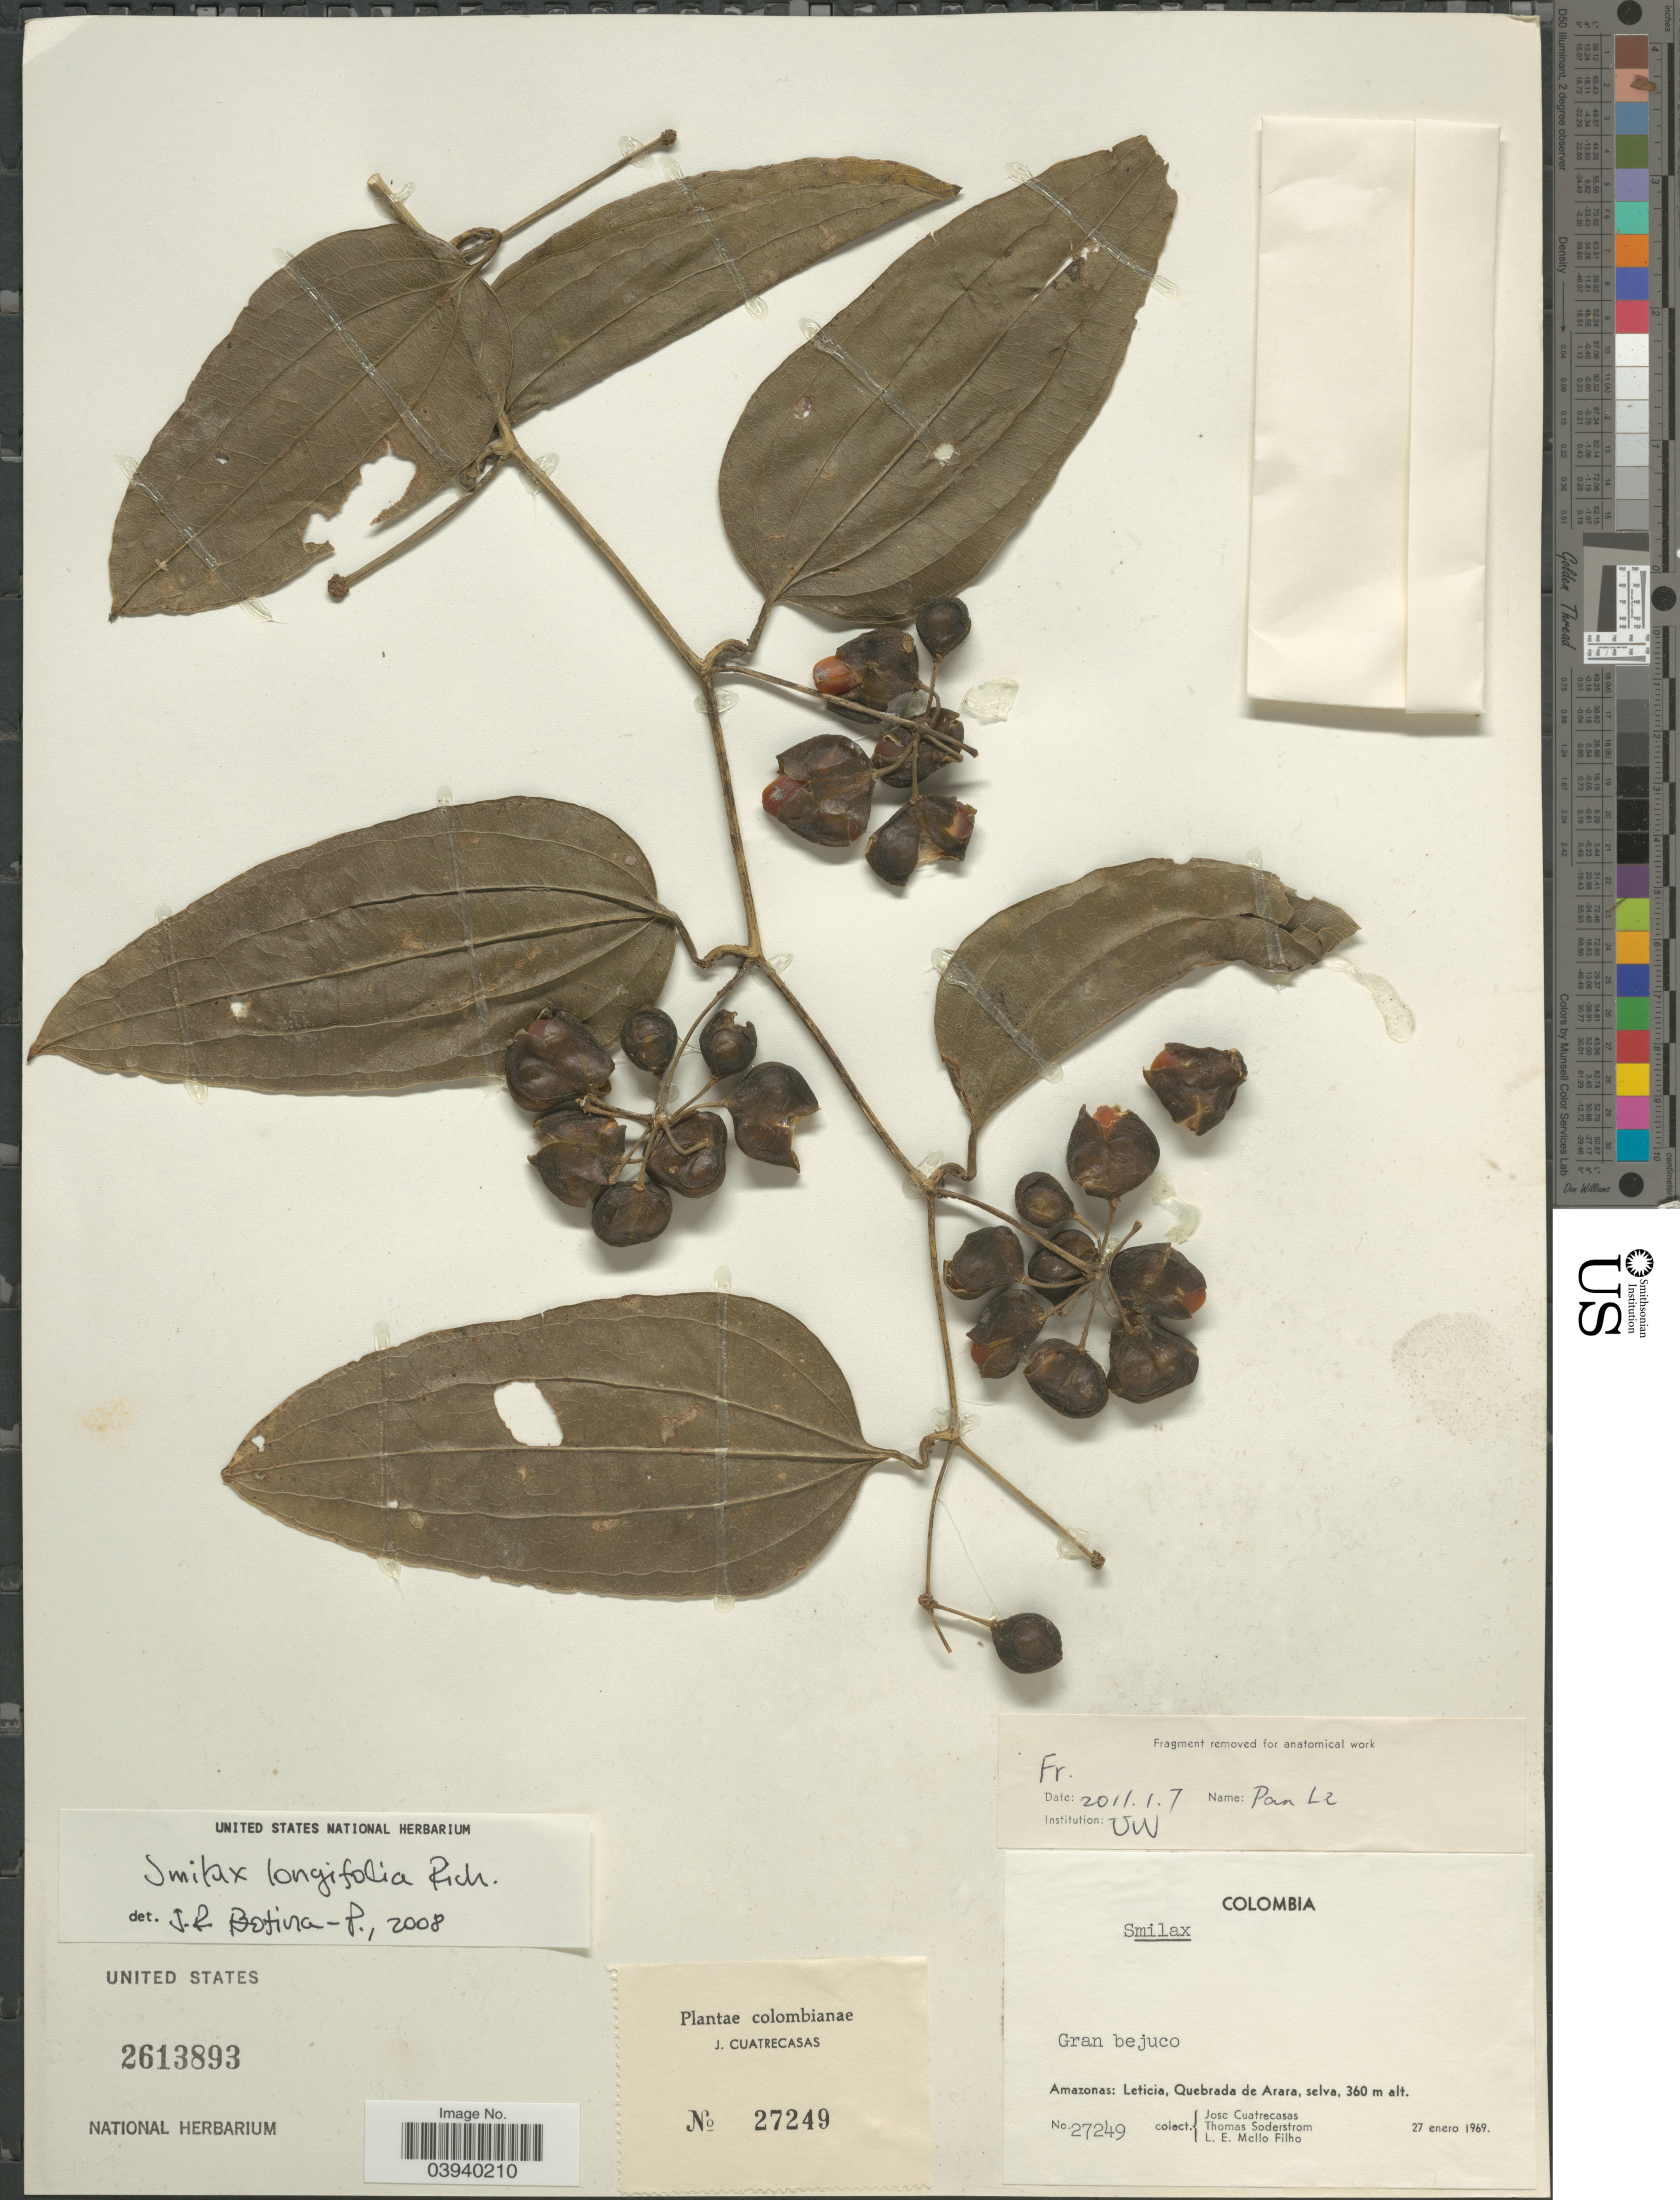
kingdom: Plantae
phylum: Tracheophyta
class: Liliopsida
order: Liliales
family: Smilacaceae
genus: Smilax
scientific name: Smilax longifolia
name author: Rich.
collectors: J. Cuatrecasas, T. R. Soderstrom & L. Mello Filho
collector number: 27249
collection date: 1969-01-27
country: Colombia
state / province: Amazônas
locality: Leticia, Quebrada de Arara.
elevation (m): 360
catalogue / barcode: US 2613893